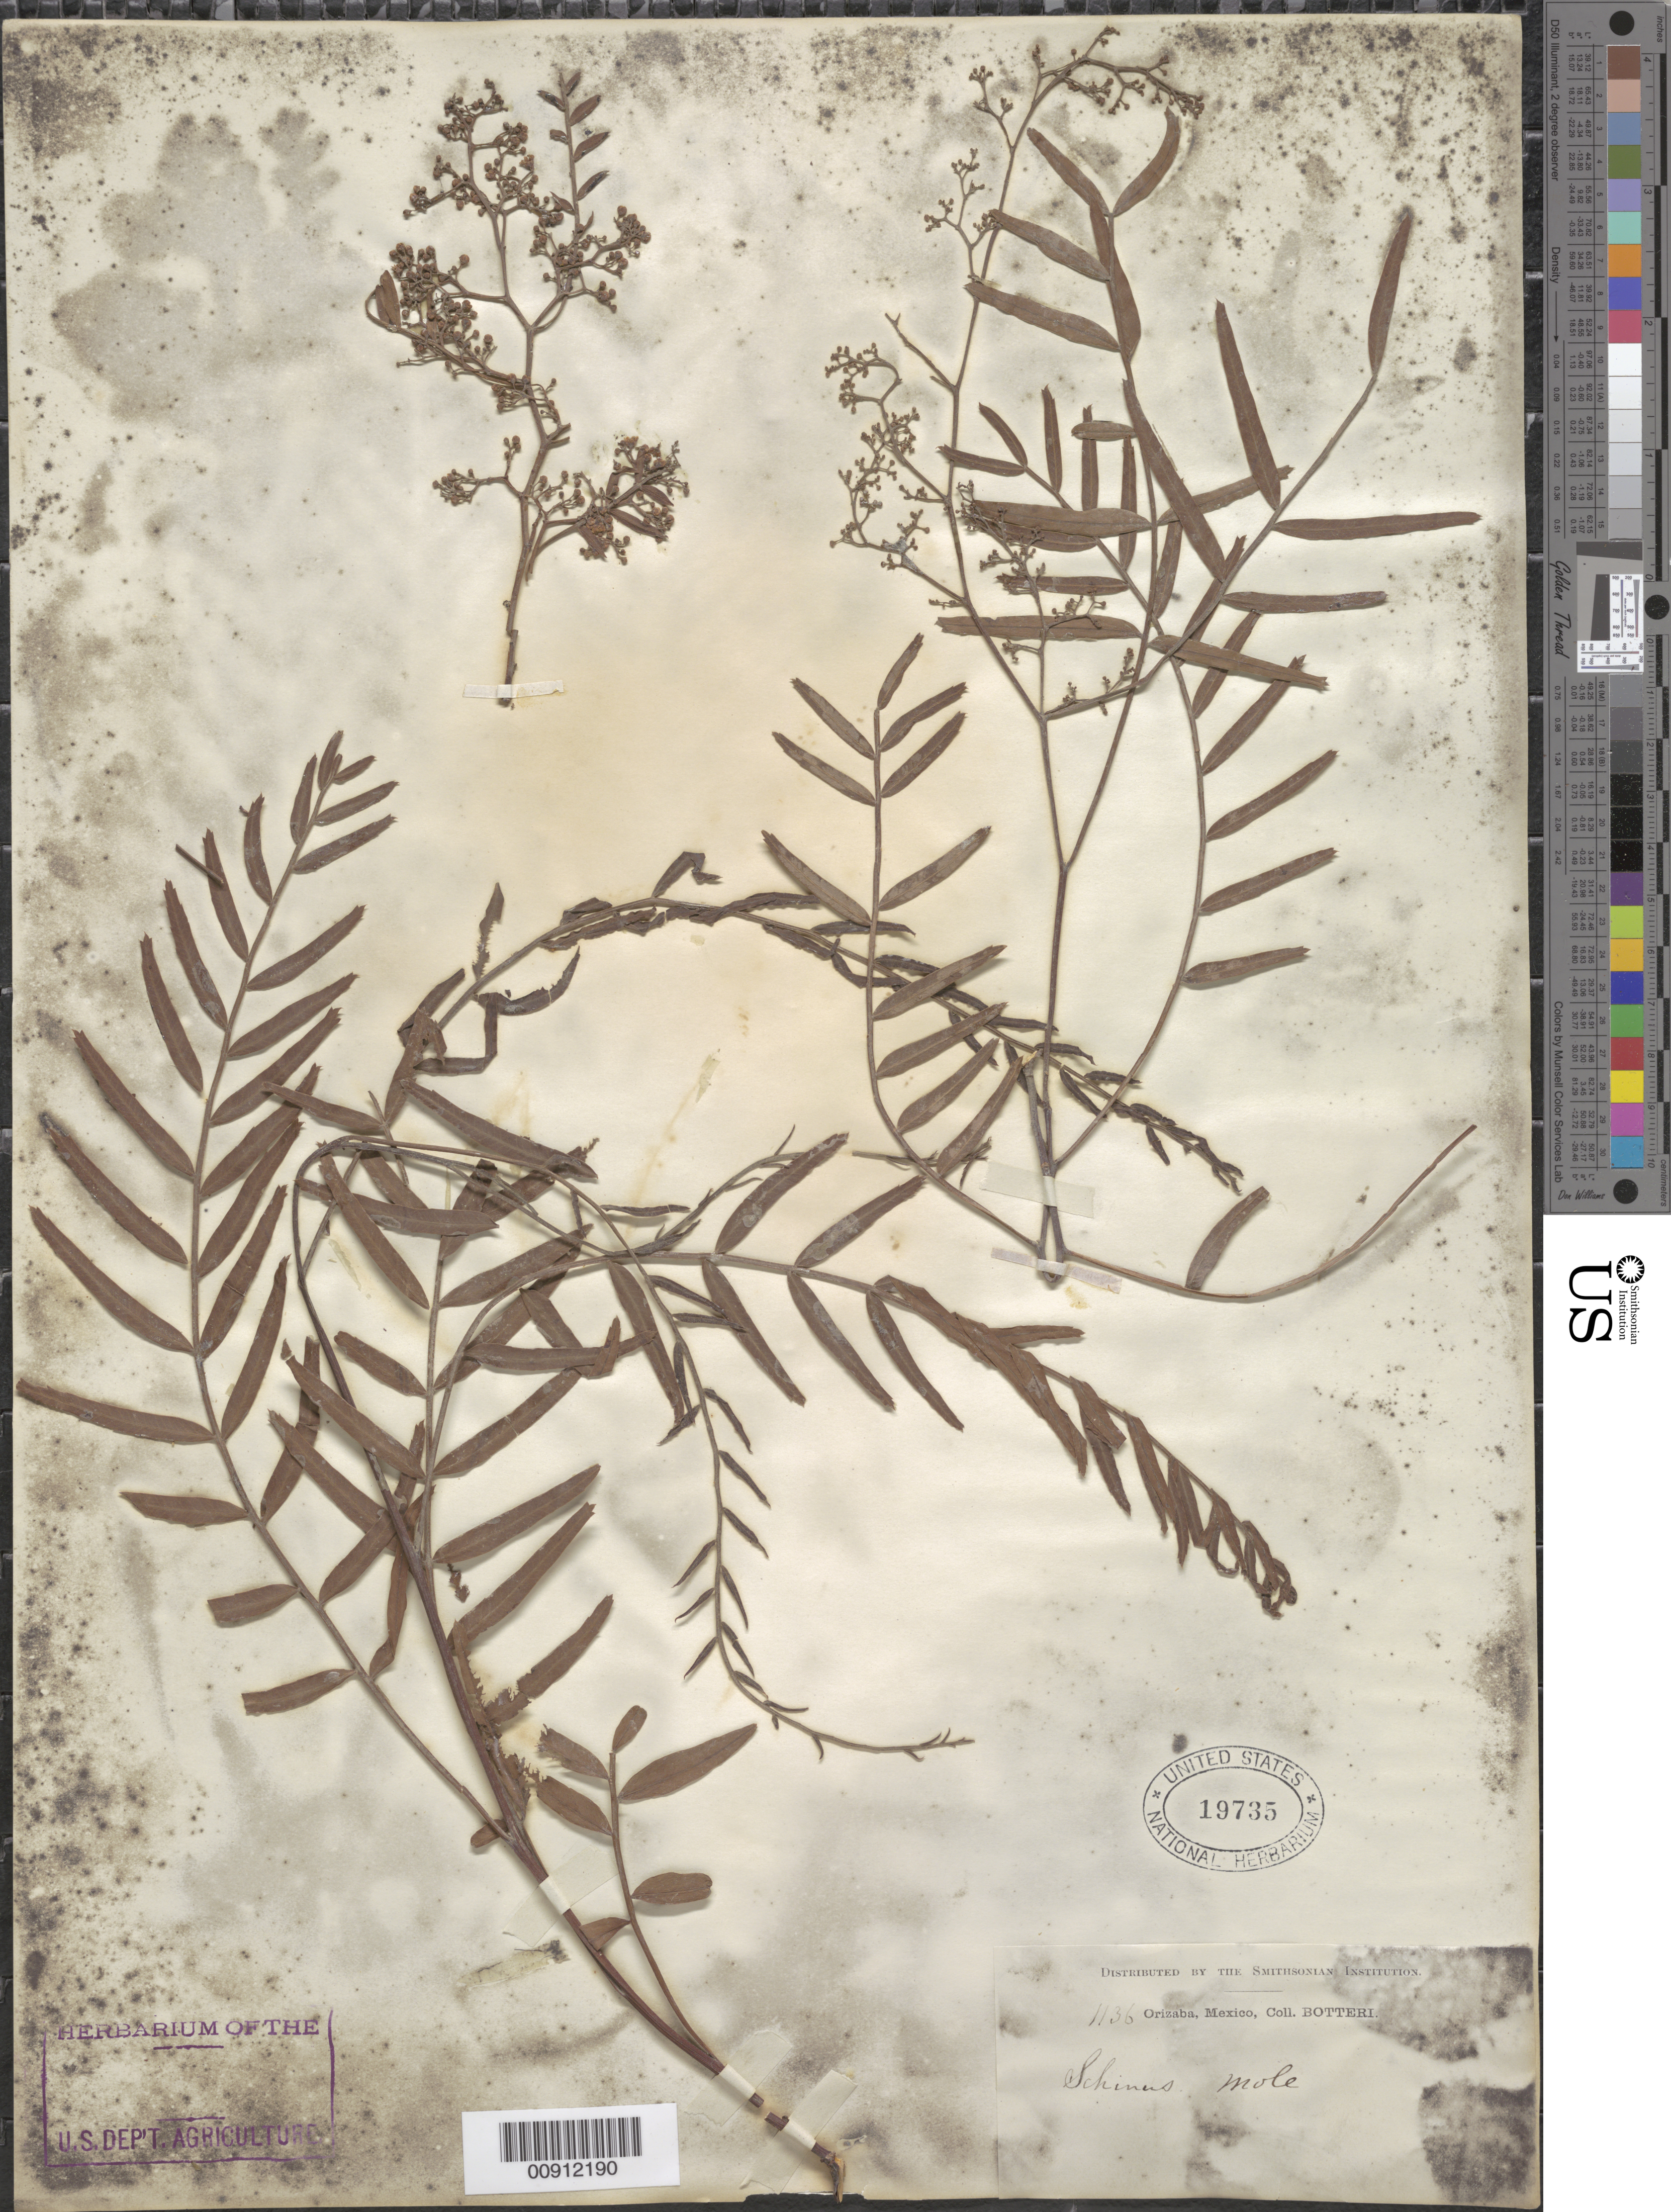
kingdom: Plantae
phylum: Tracheophyta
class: Magnoliopsida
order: Sapindales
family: Anacardiaceae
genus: Schinus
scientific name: Schinus areira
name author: L.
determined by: Mitchell, John D.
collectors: M. Botteri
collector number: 1136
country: Mexico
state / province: Veracruz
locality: Orizaba.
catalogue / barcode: US 19735